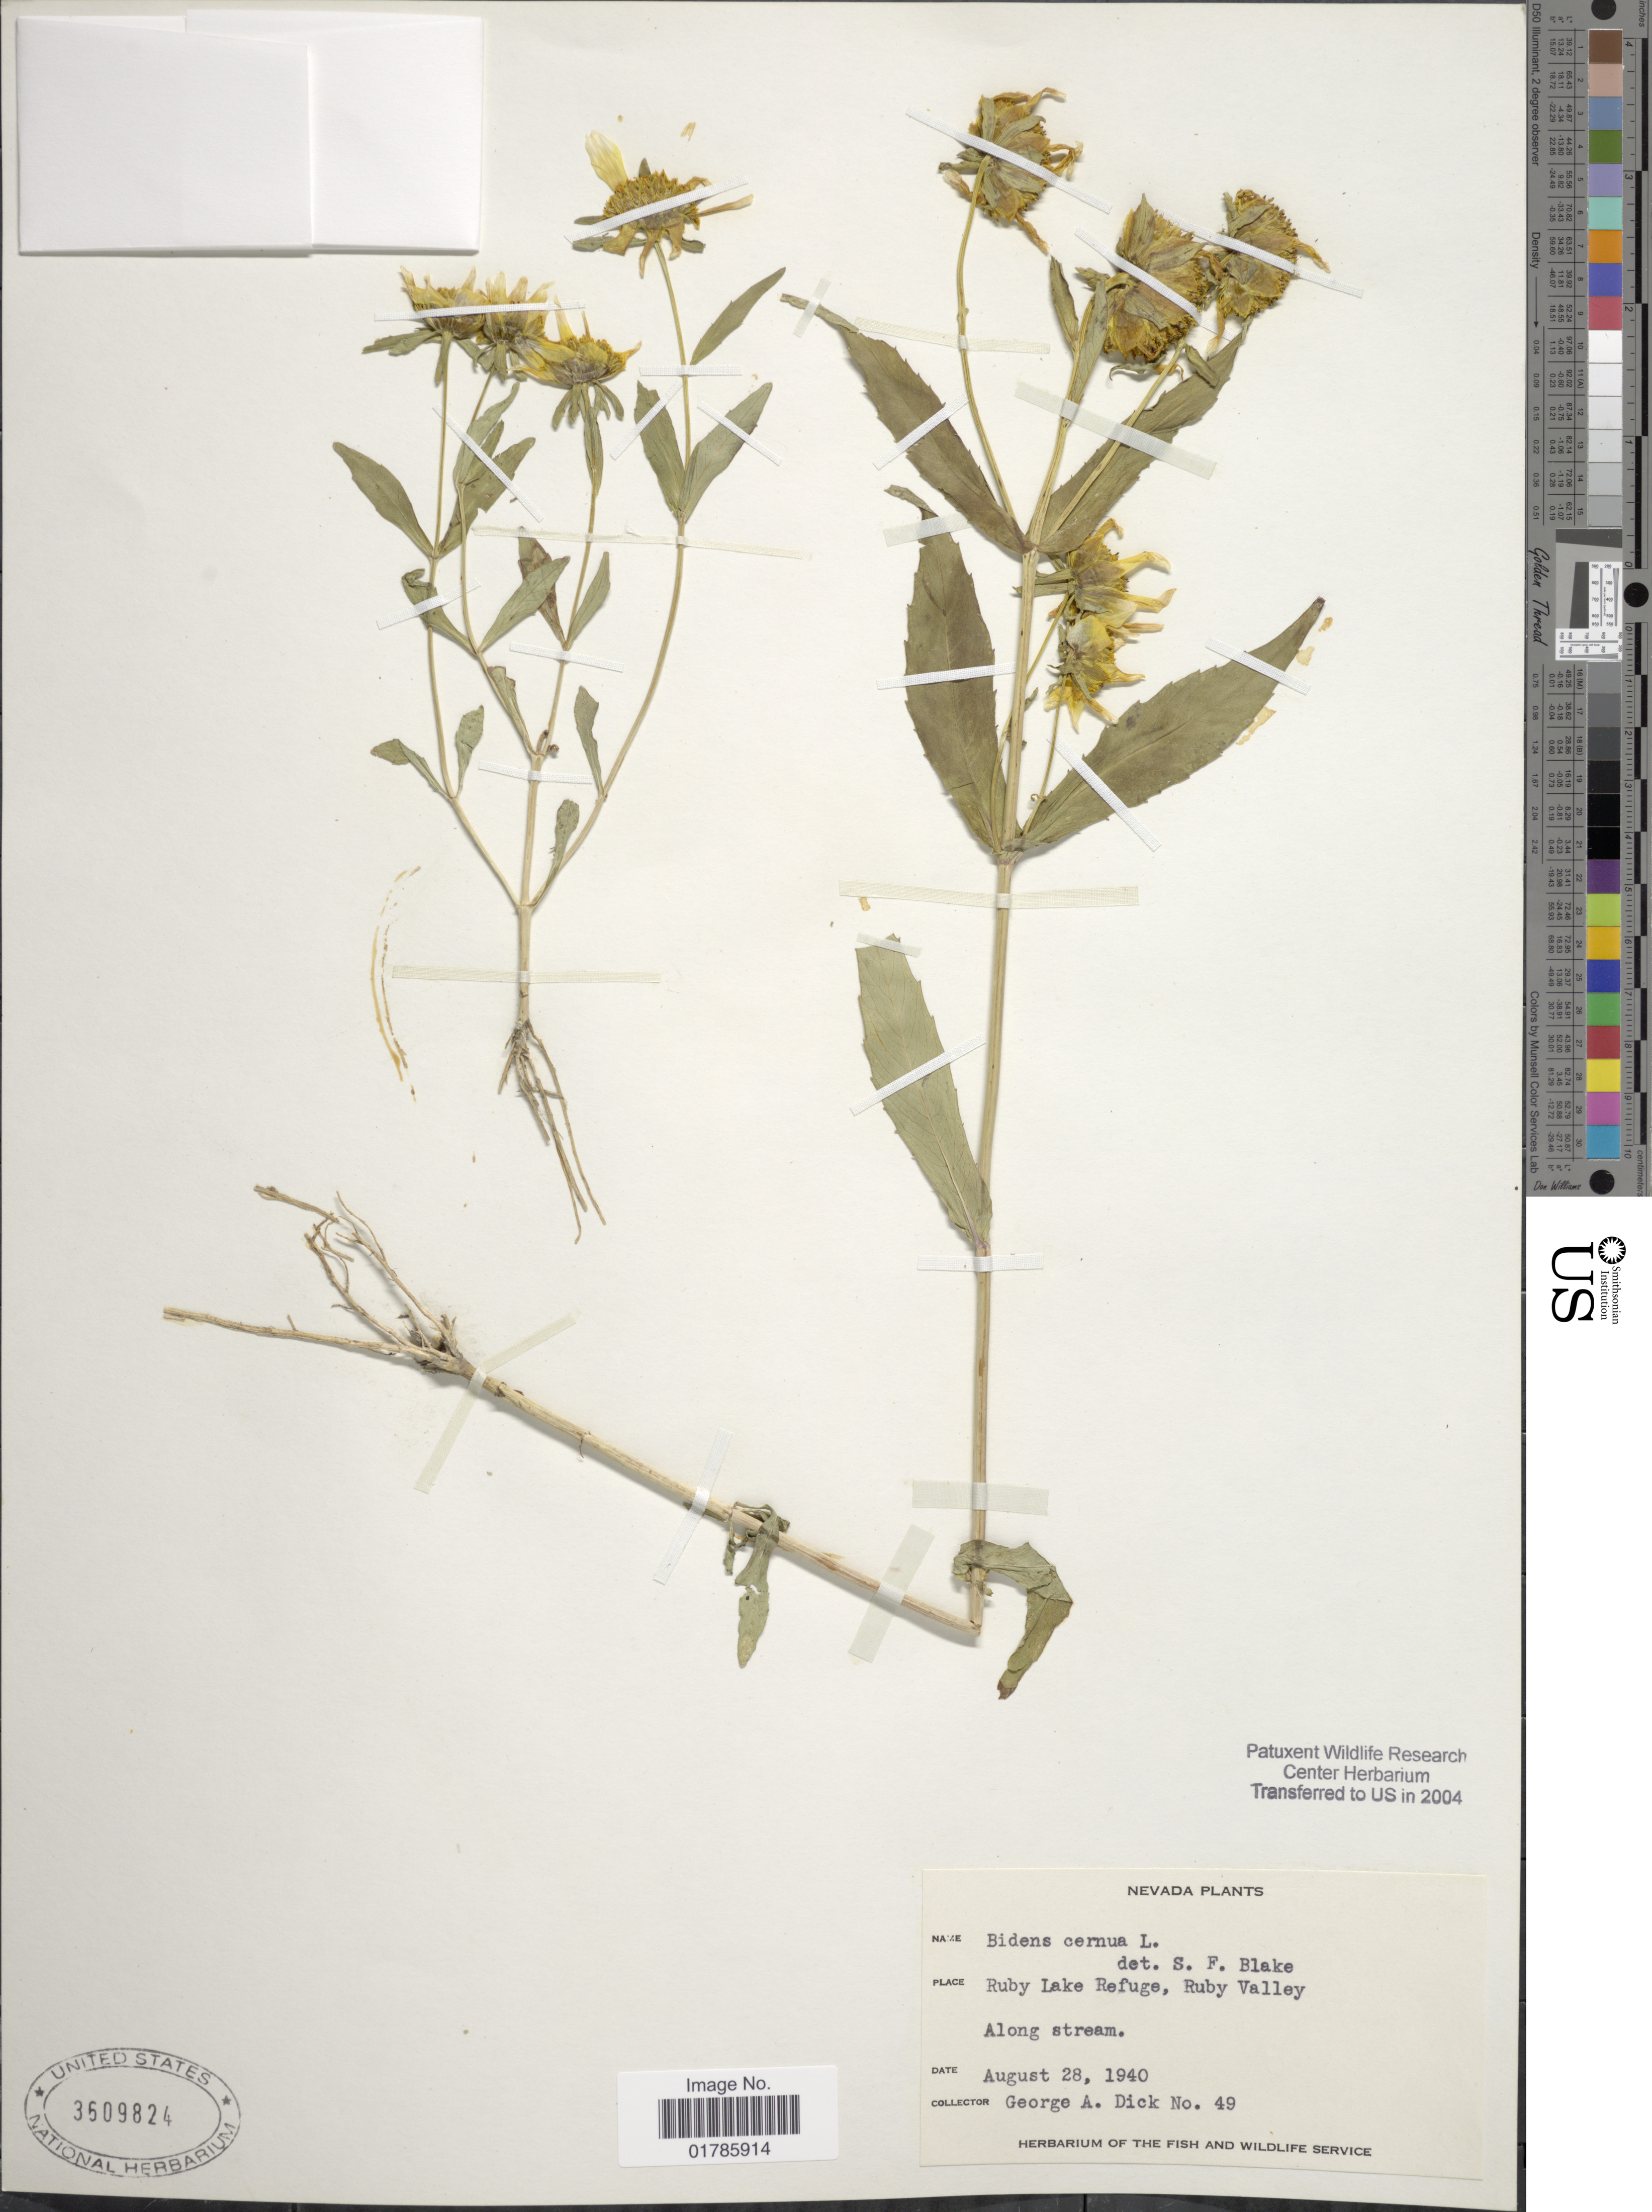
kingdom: Plantae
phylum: Tracheophyta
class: Magnoliopsida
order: Asterales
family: Asteraceae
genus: Bidens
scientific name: Bidens cernua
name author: L.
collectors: G. Dick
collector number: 49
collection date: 1940-08-28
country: United States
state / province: Nevada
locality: Ruby Lake Refuge, Ruby Valley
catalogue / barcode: US 3509824